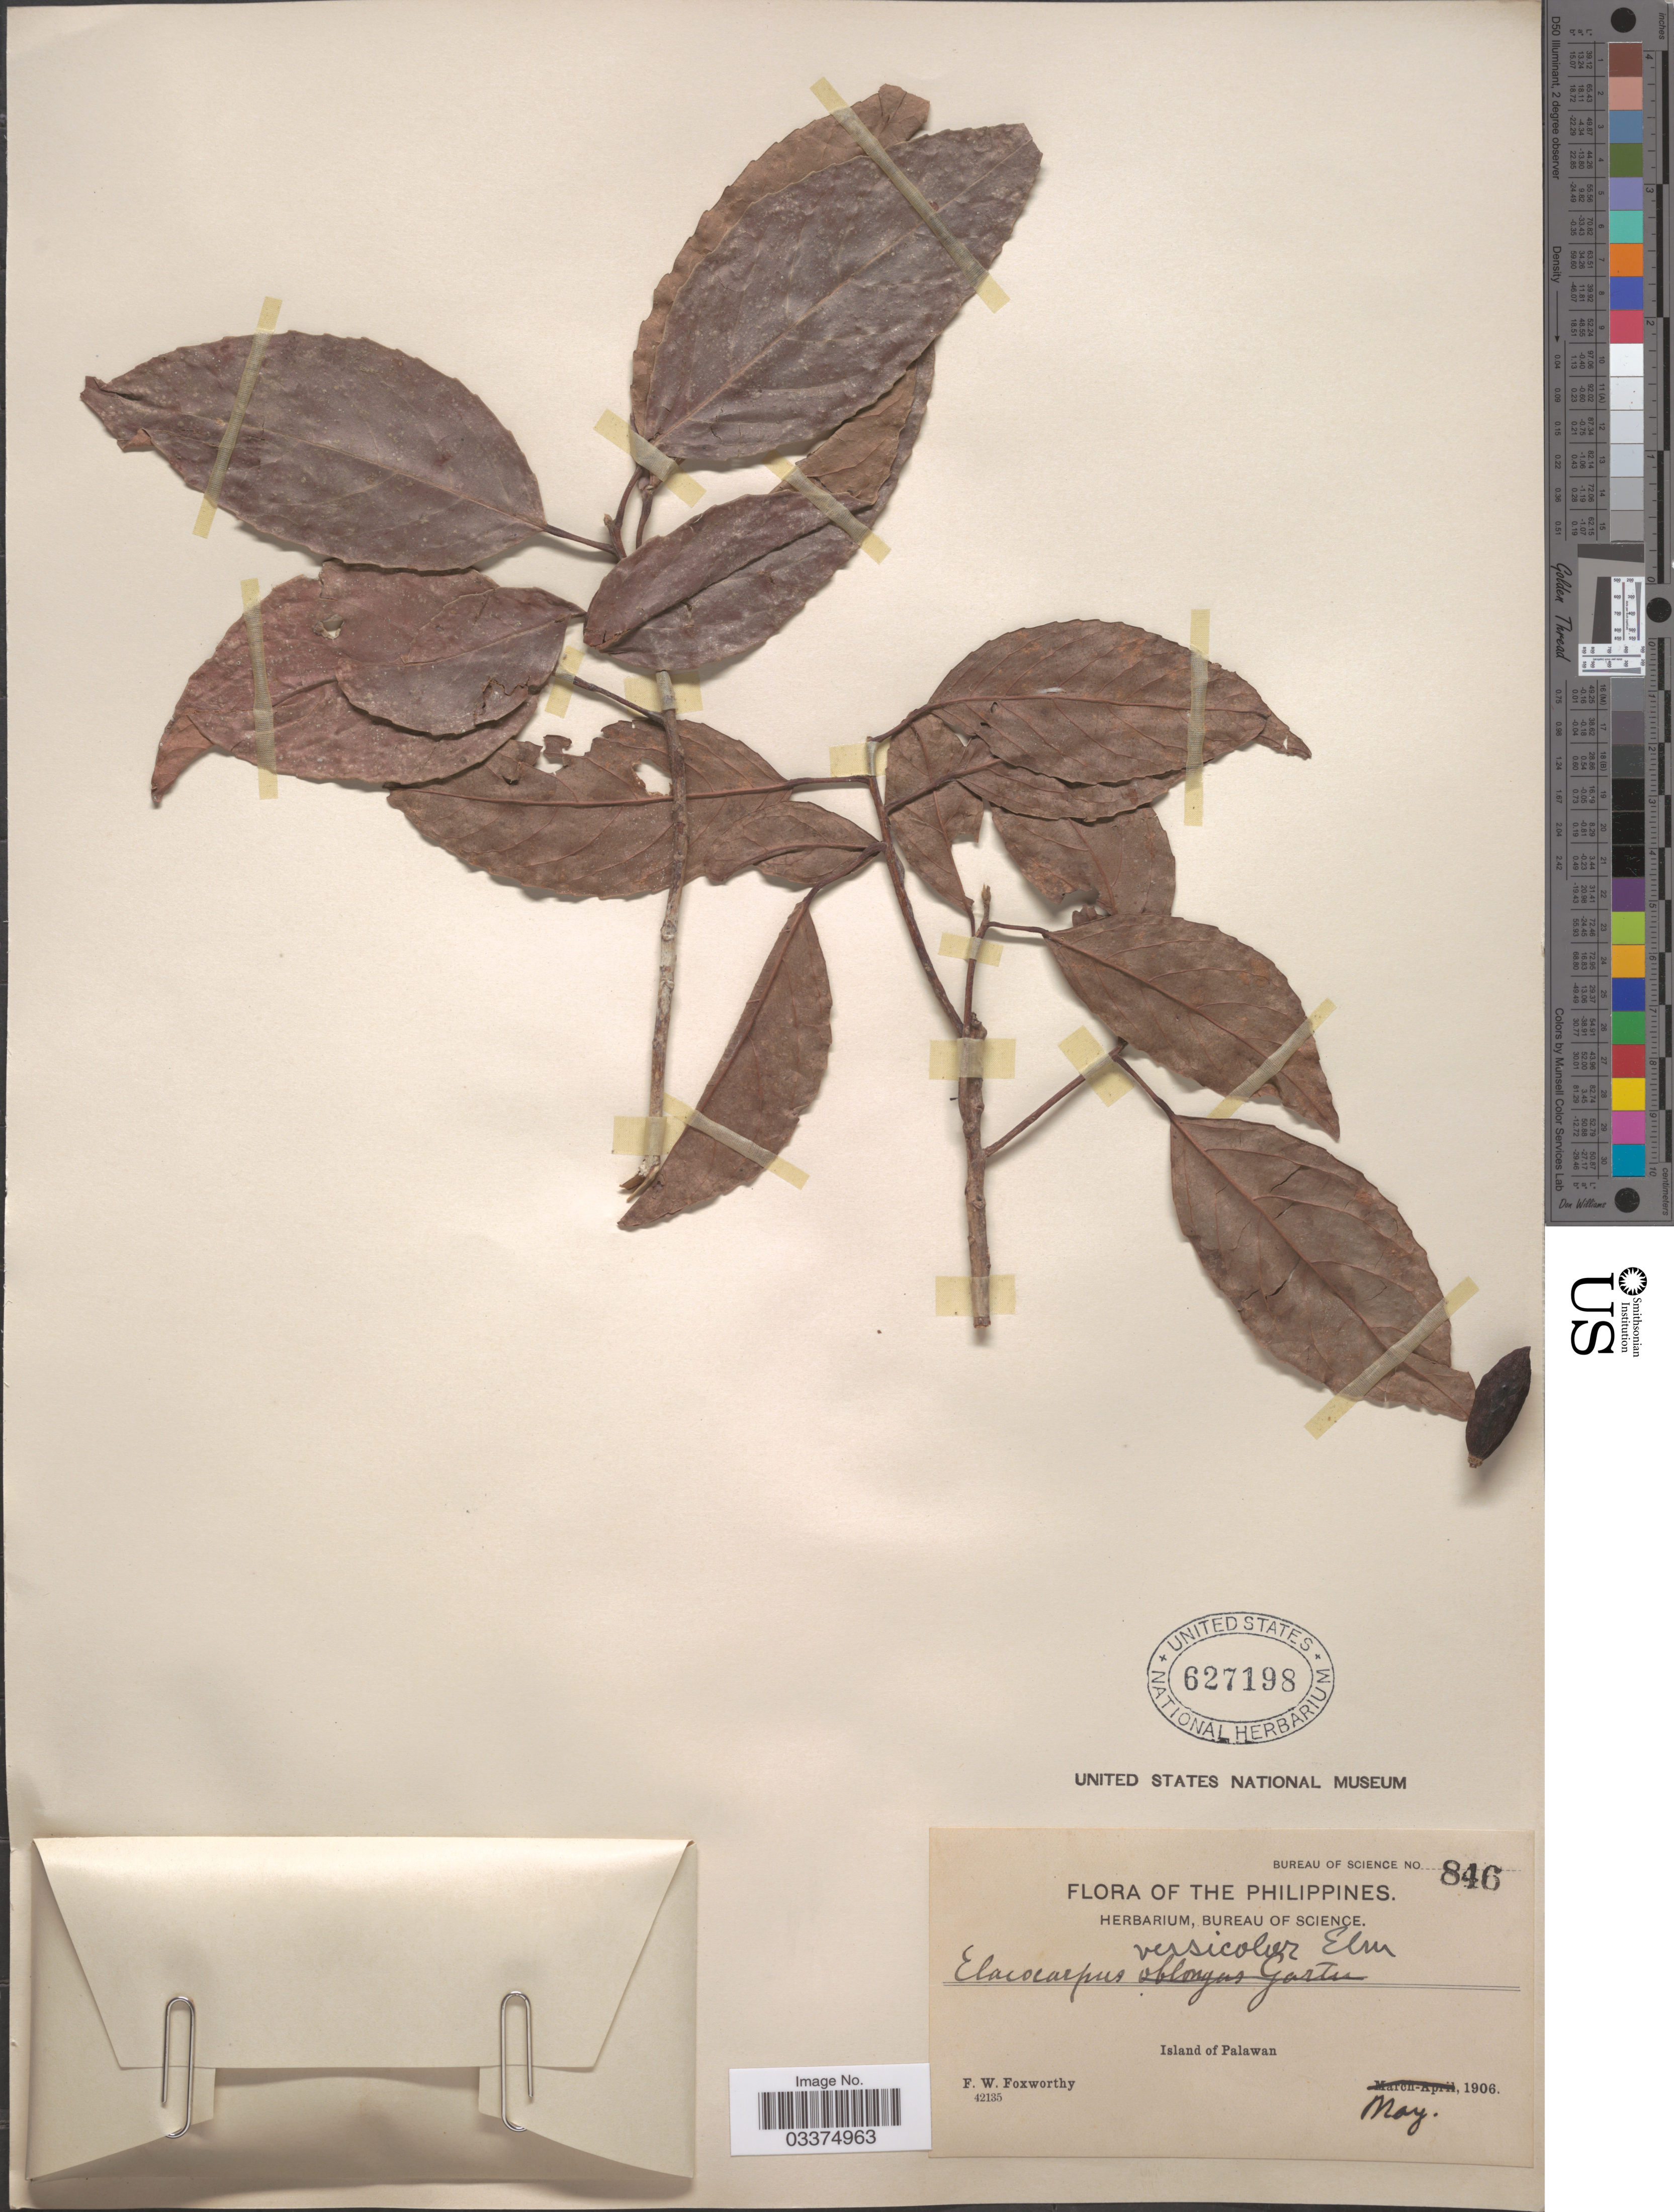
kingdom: Plantae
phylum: Tracheophyta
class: Magnoliopsida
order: Oxalidales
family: Elaeocarpaceae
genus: Elaeocarpus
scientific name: Elaeocarpus cumingii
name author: Turcz.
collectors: F. W. Foxworthy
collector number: Bureau of Science 846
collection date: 1906-05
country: Philippines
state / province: Mimaropa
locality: Island of Palawan.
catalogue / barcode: US 627198